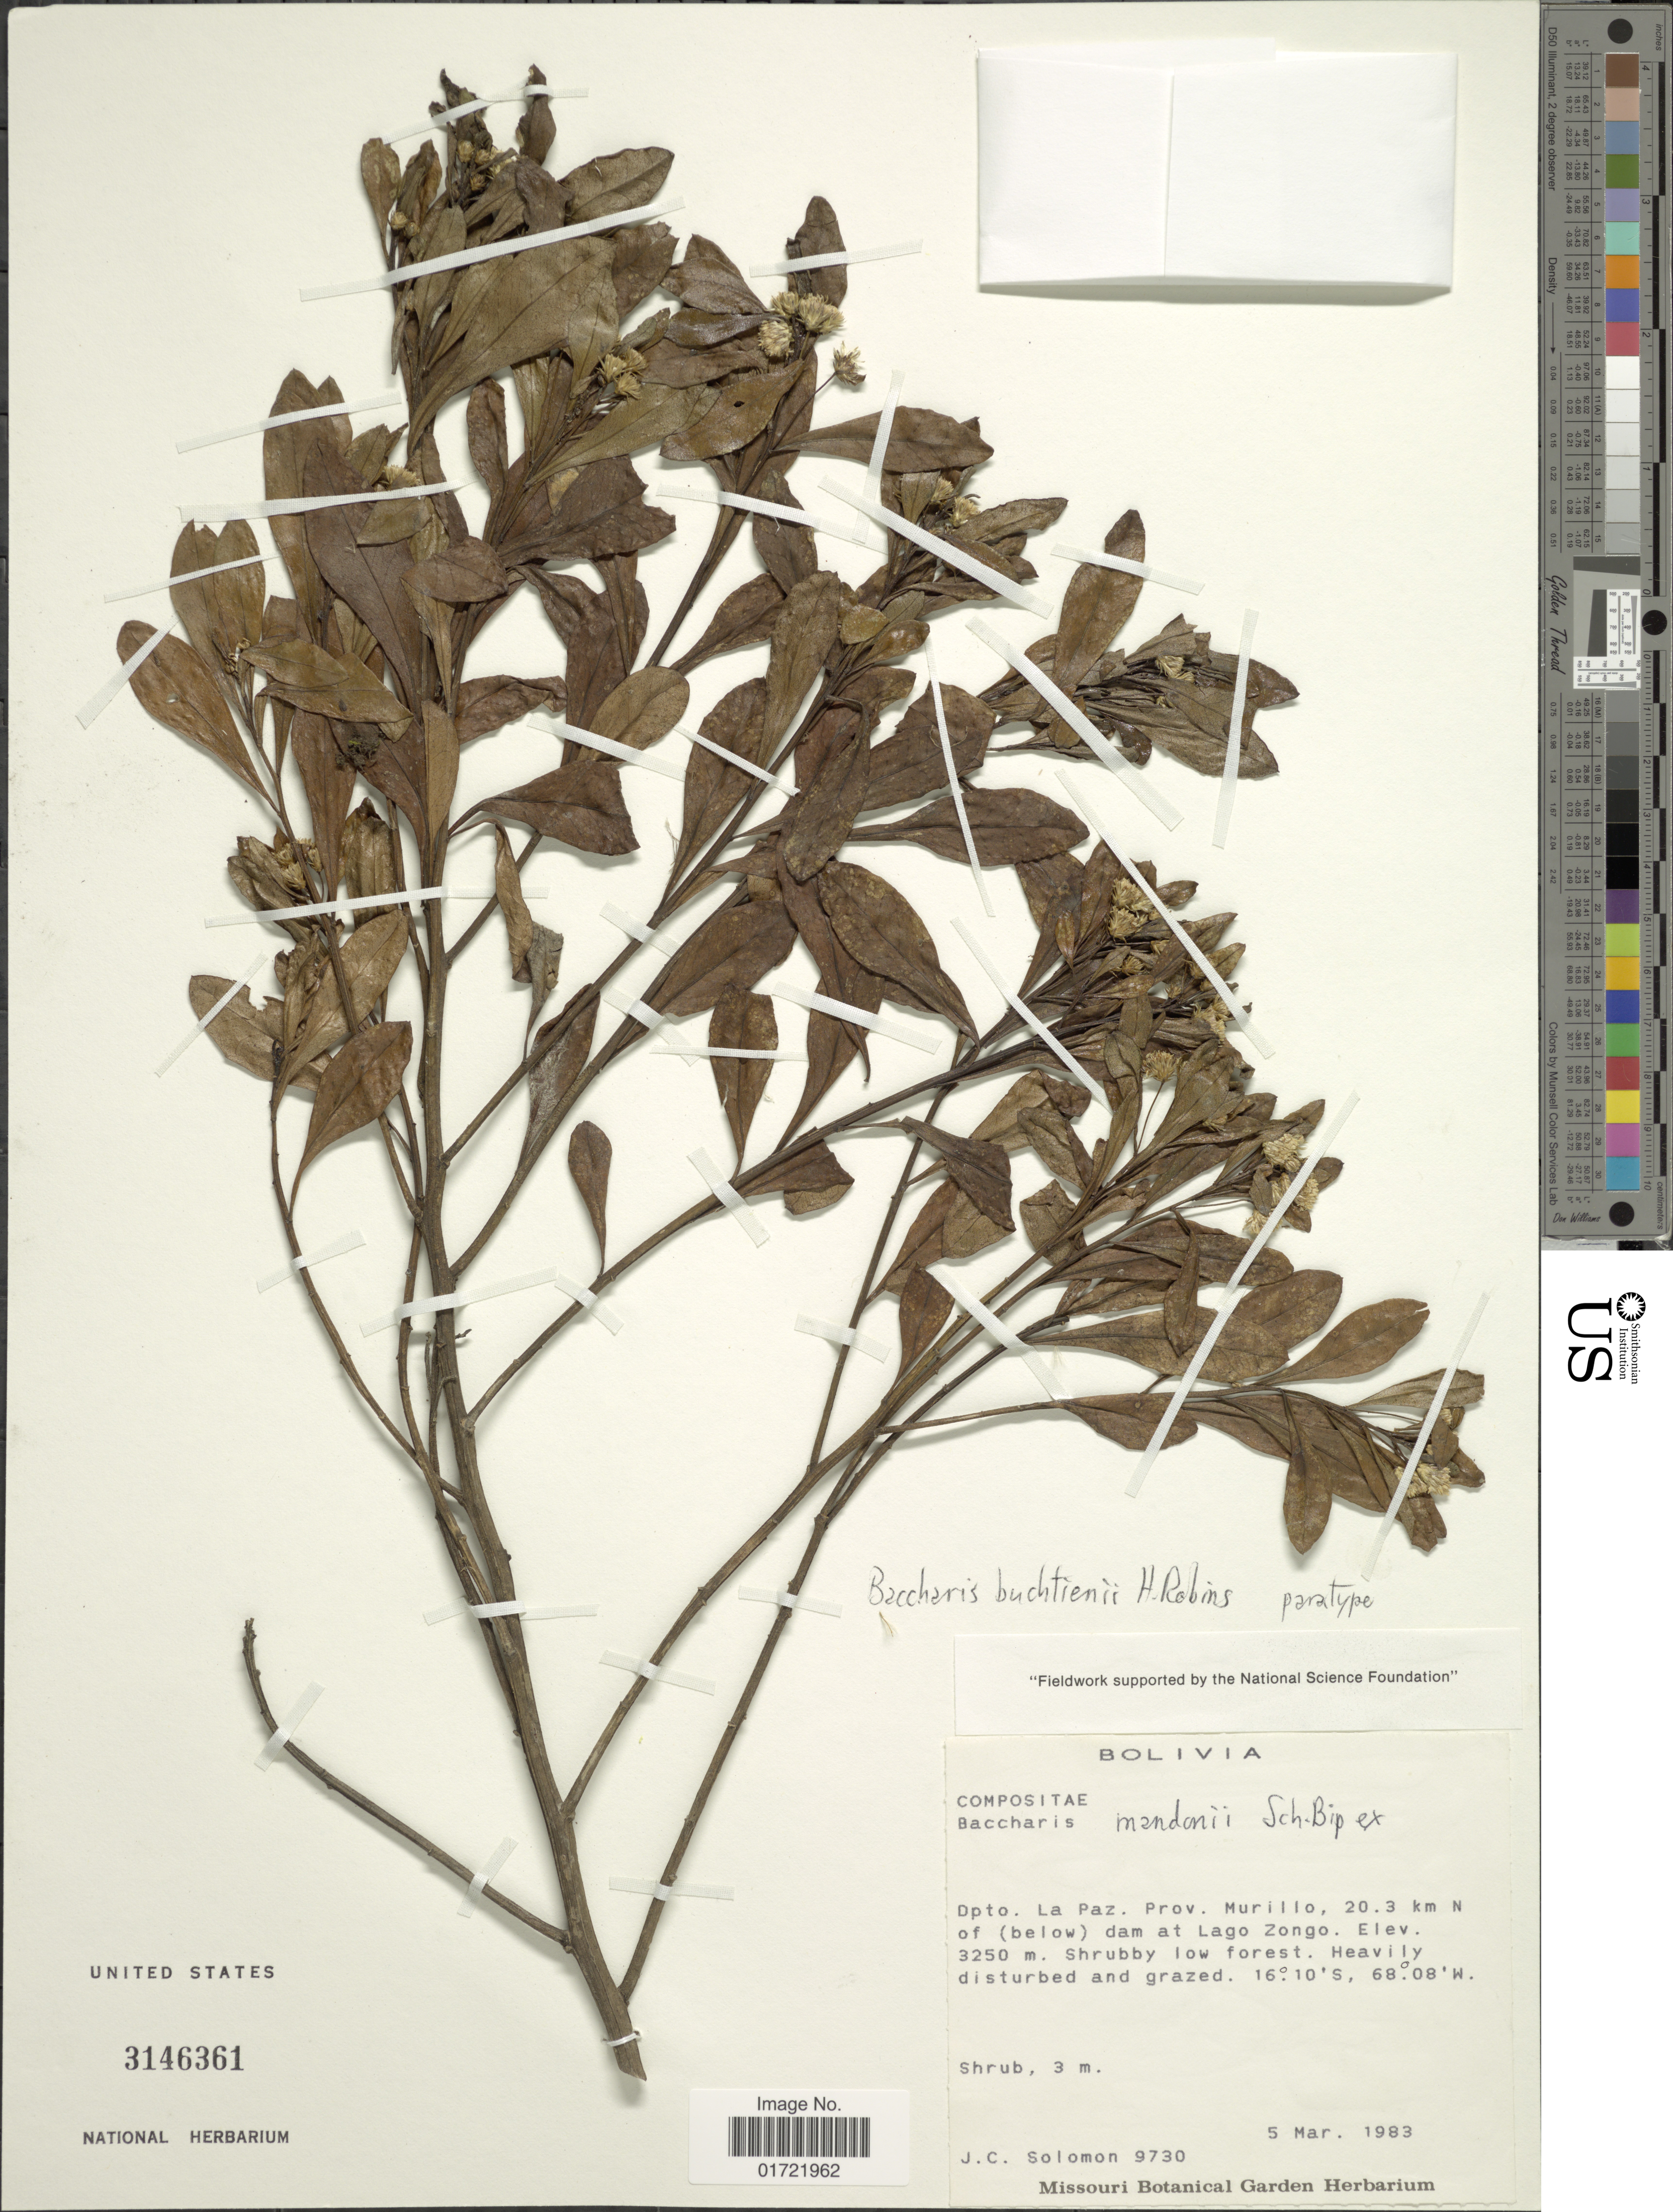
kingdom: Plantae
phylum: Tracheophyta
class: Magnoliopsida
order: Asterales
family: Asteraceae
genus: Baccharis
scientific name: Baccharis buchtienii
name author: H. Rob.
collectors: J. C. Solomon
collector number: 9730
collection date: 1983-03-05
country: Bolivia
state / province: La Paz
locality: Prov. Murillo, 20.3 km N of (below) dam at Lago Zongo.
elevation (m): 3250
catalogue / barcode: US 3146361